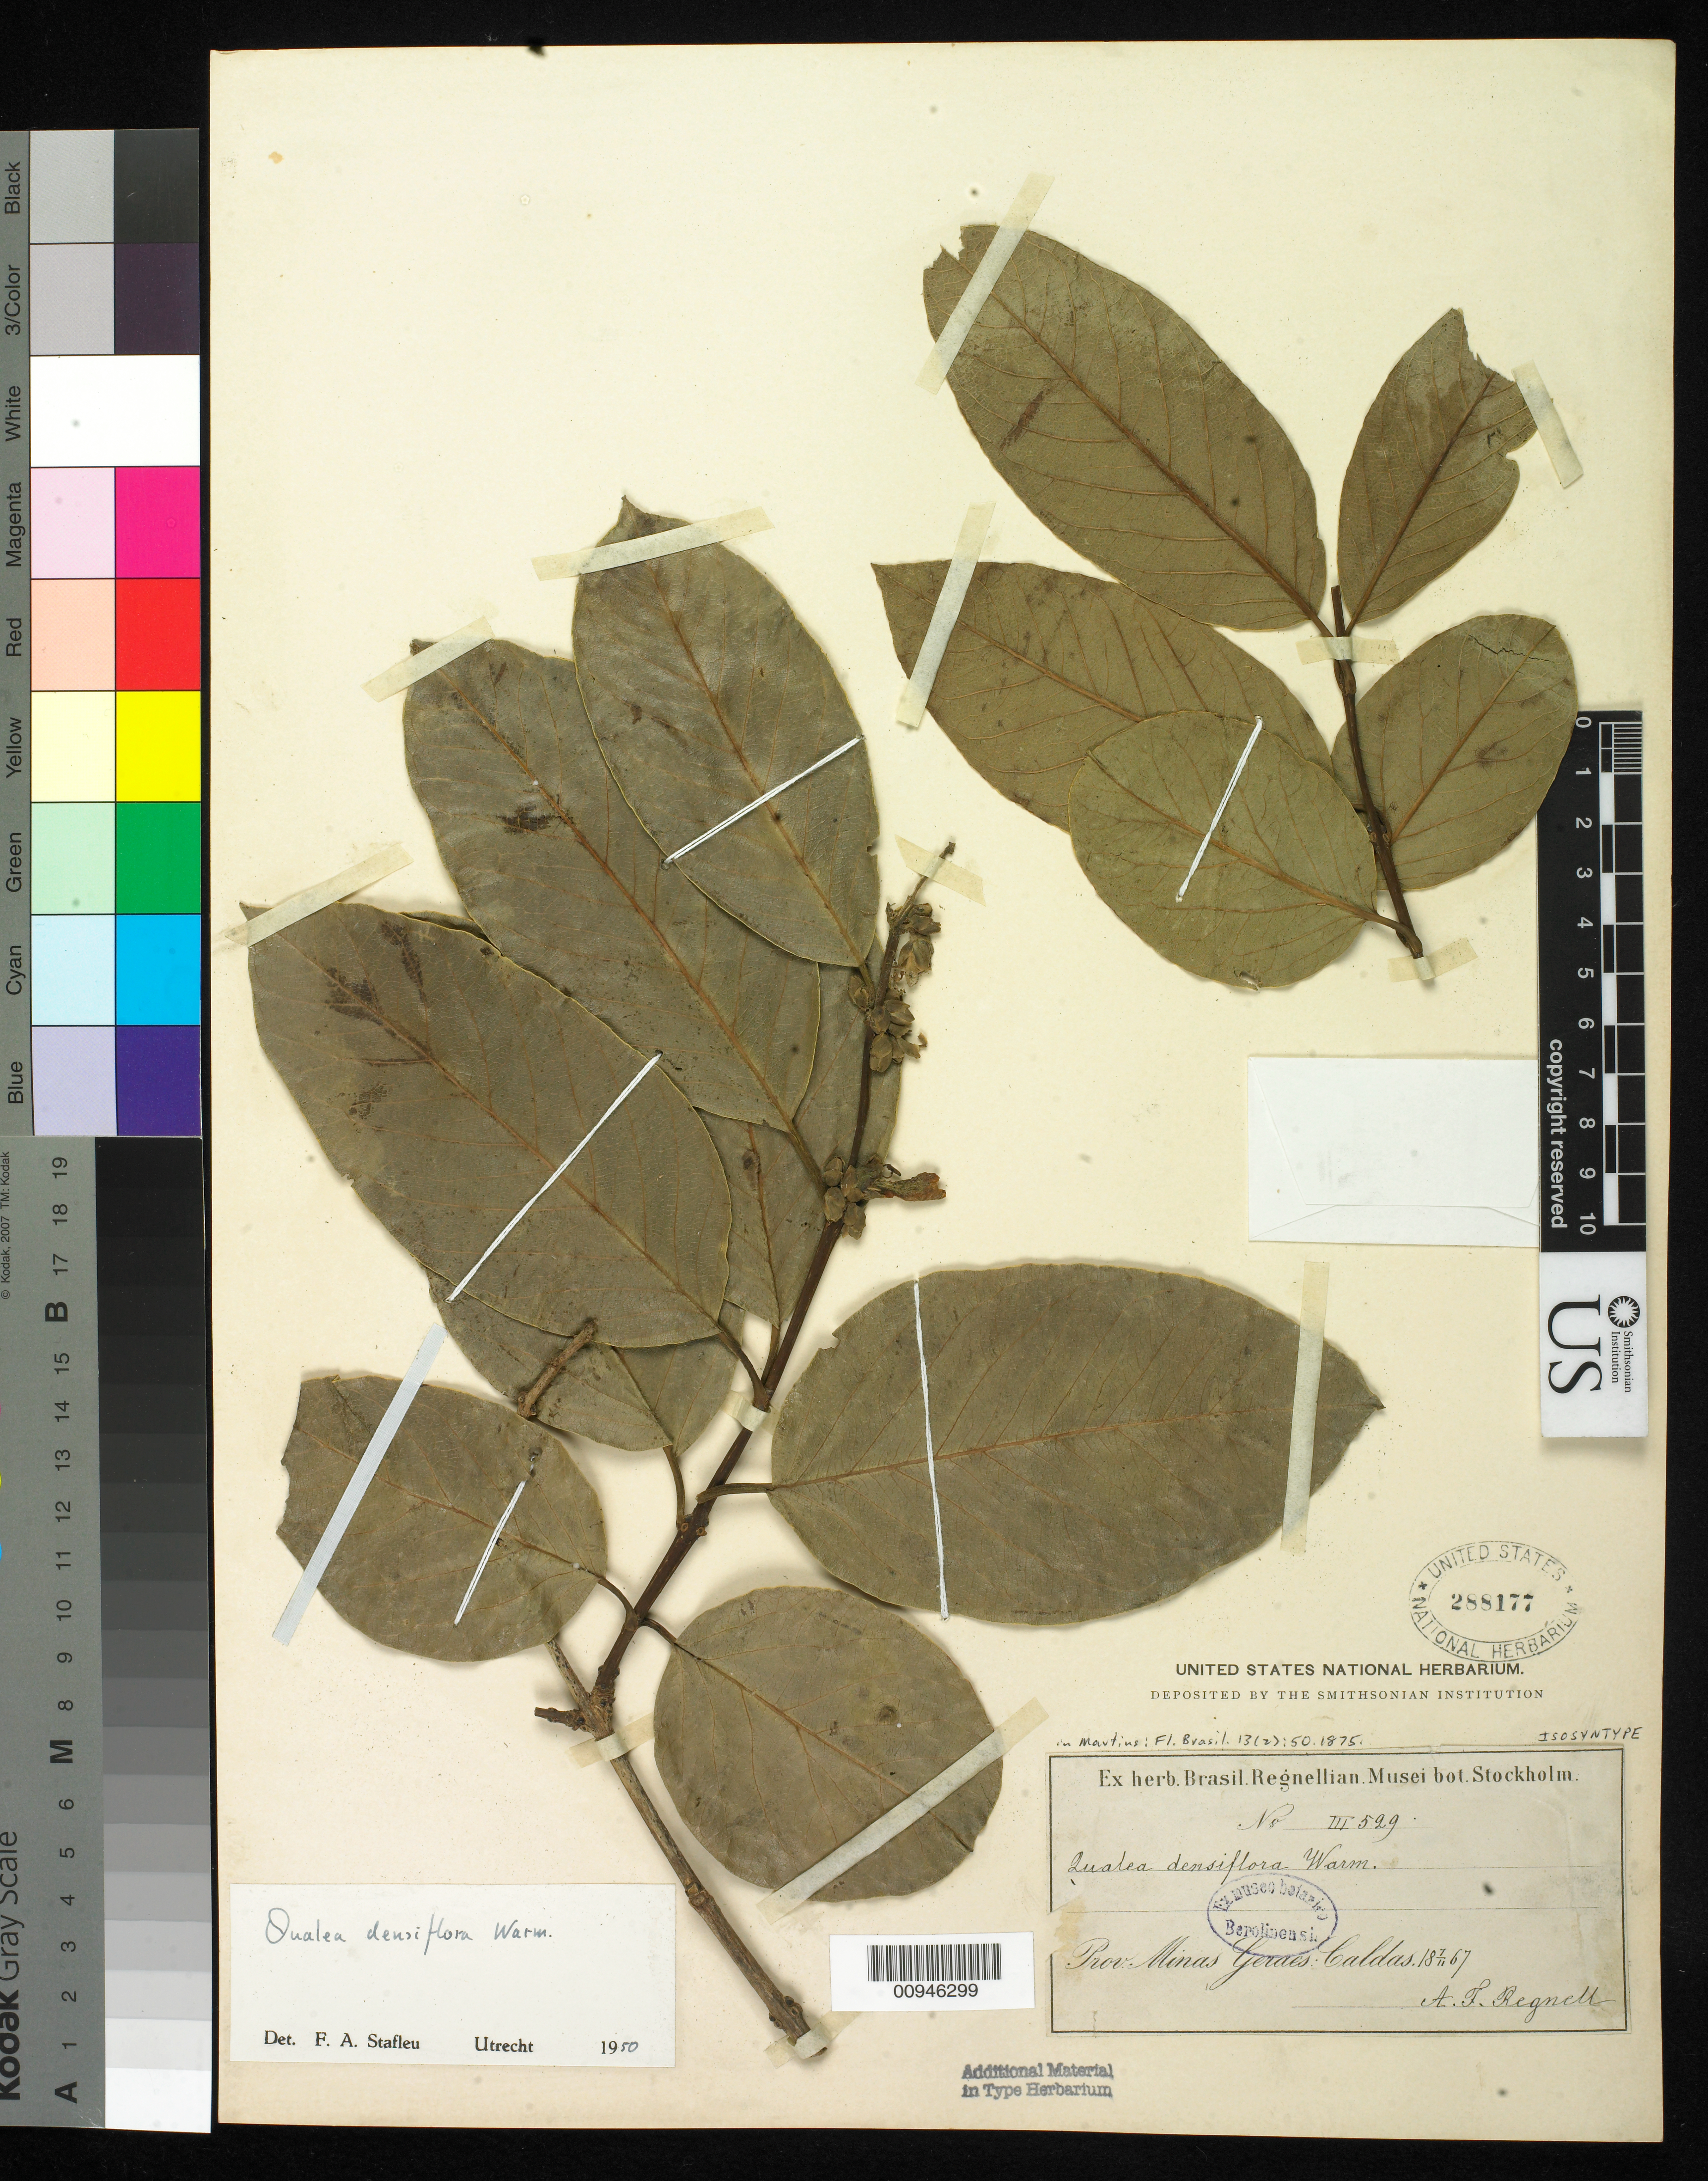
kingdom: Plantae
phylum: Tracheophyta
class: Magnoliopsida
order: Myrtales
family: Vochysiaceae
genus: Qualea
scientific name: Qualea densiflora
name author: Warm.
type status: Isosyntype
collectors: A. F. Regnell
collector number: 529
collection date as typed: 1867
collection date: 1867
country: Brazil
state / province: Minas Gerais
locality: Caldas.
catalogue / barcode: US 288177